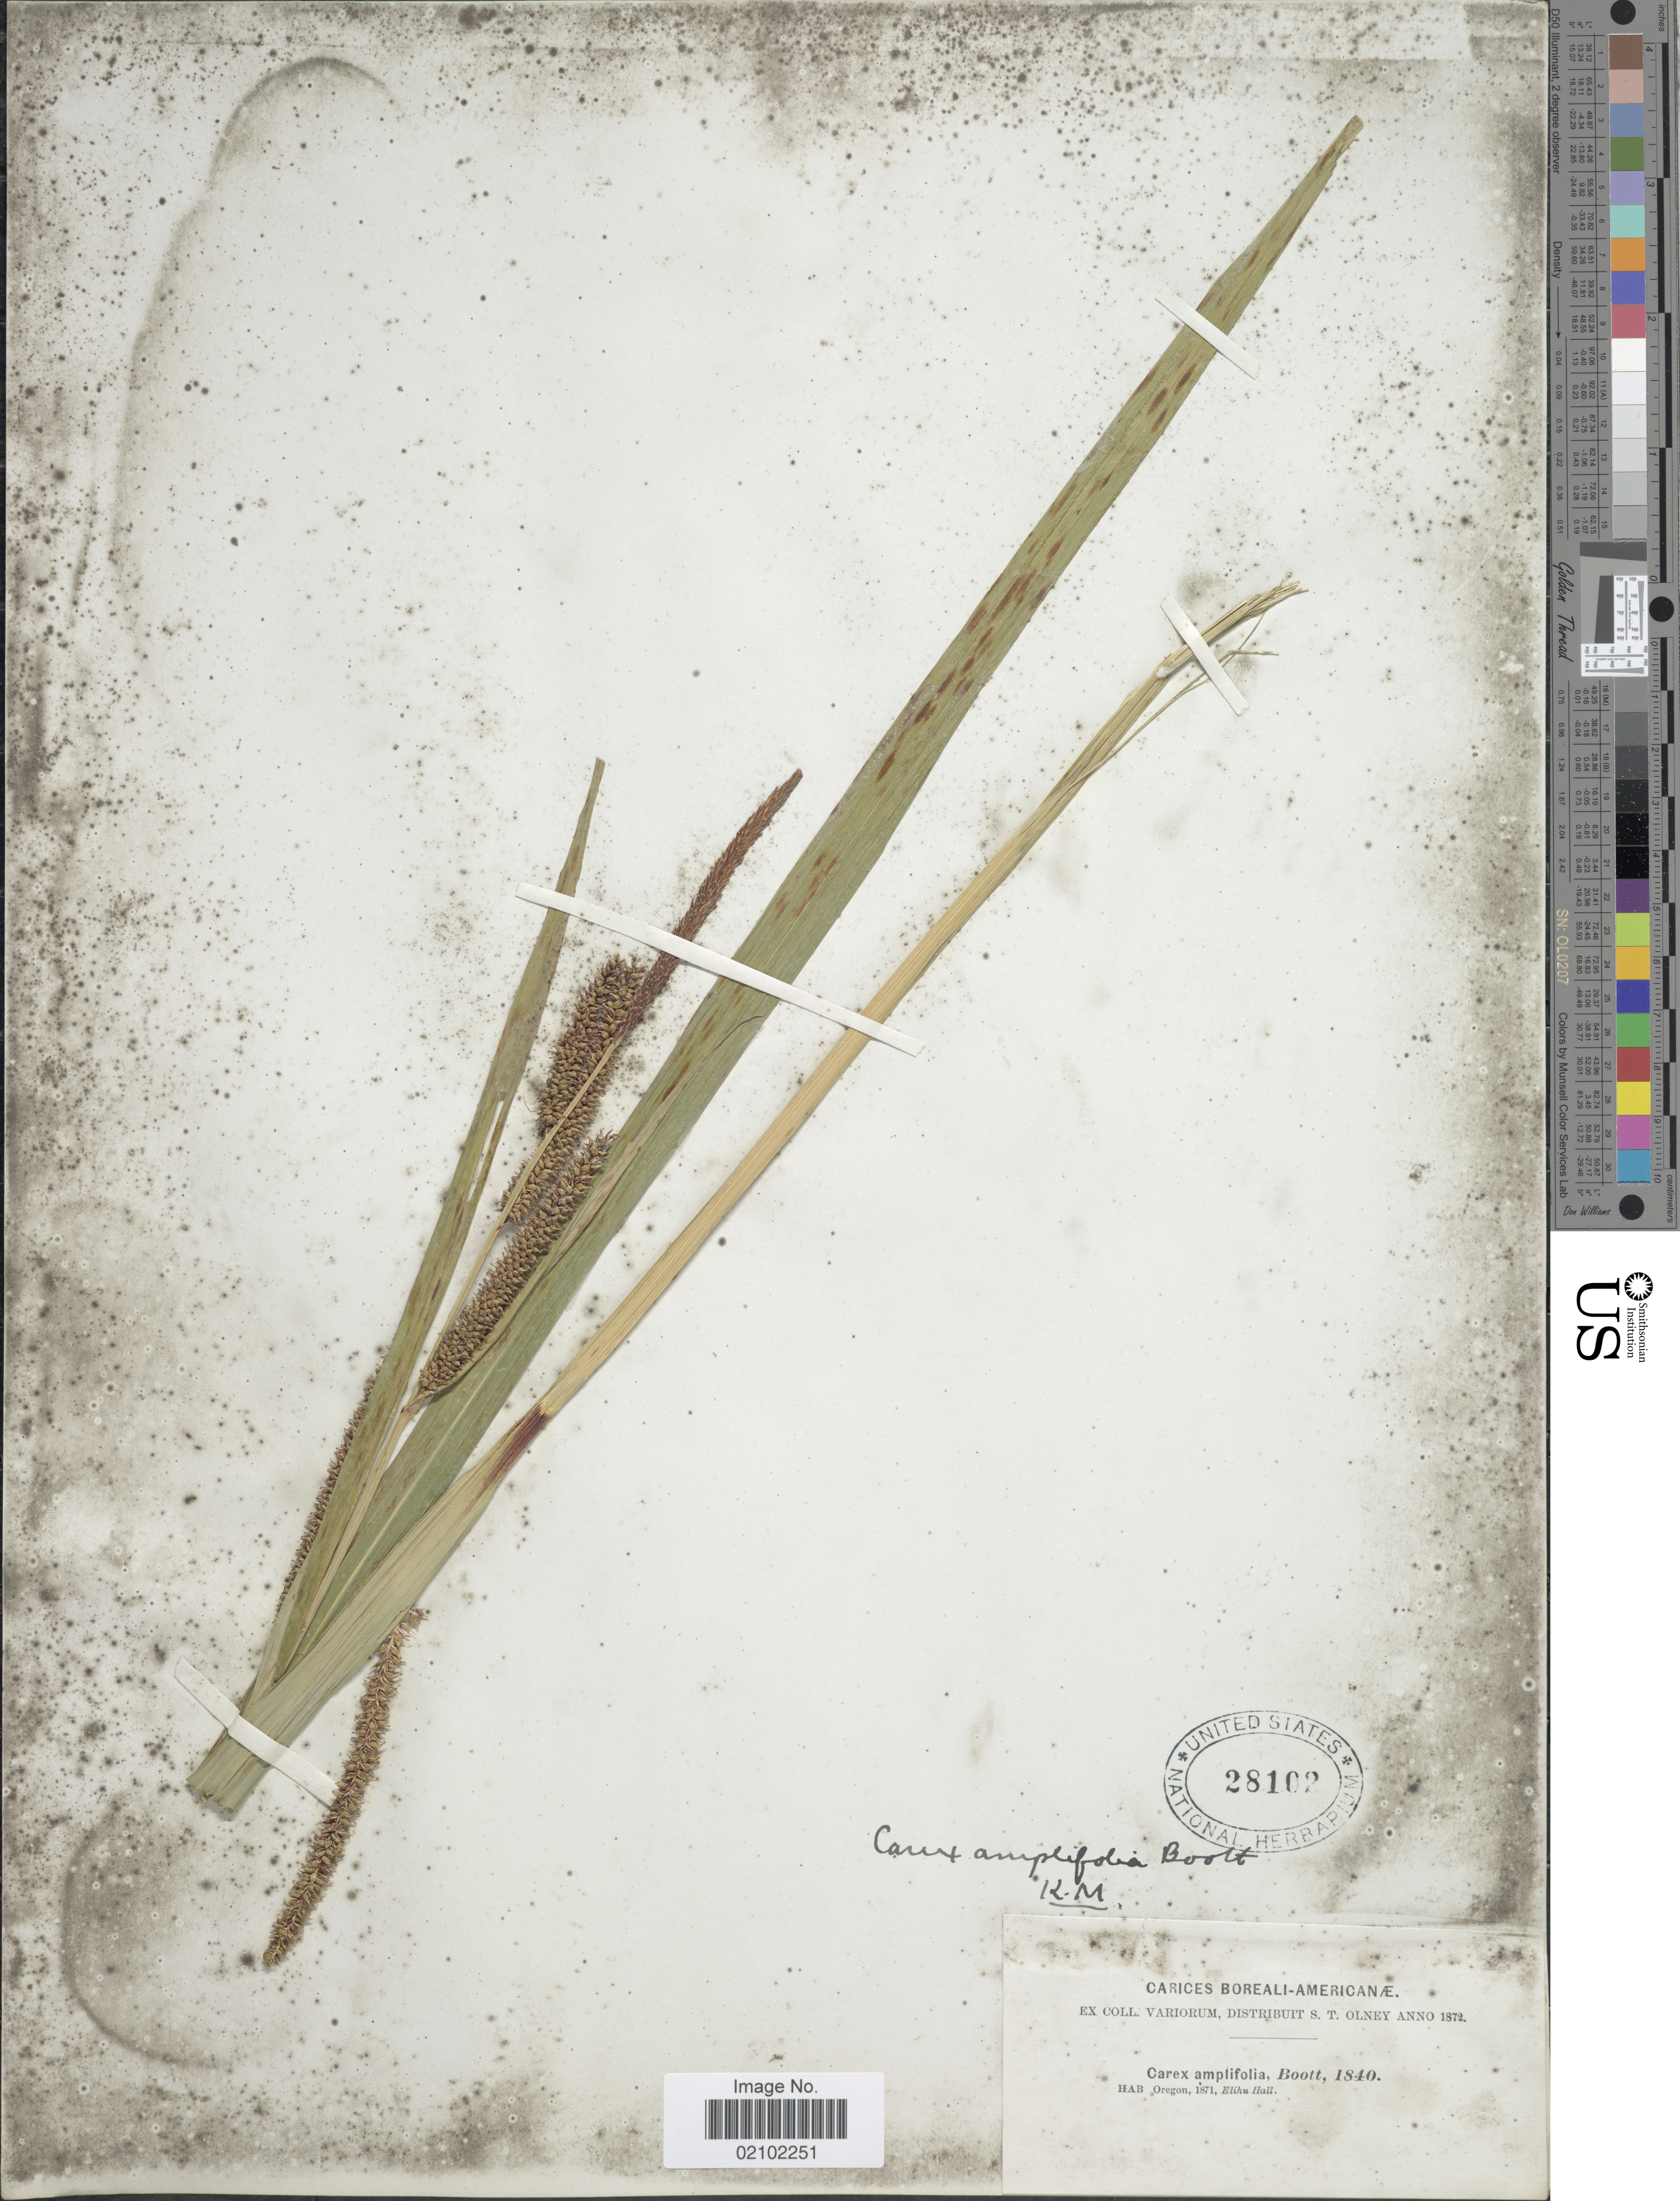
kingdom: Plantae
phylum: Tracheophyta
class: Liliopsida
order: Poales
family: Cyperaceae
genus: Carex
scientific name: Carex amplifolia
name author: Boott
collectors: E. Hall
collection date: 1871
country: United States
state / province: Oregon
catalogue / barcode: US 28102